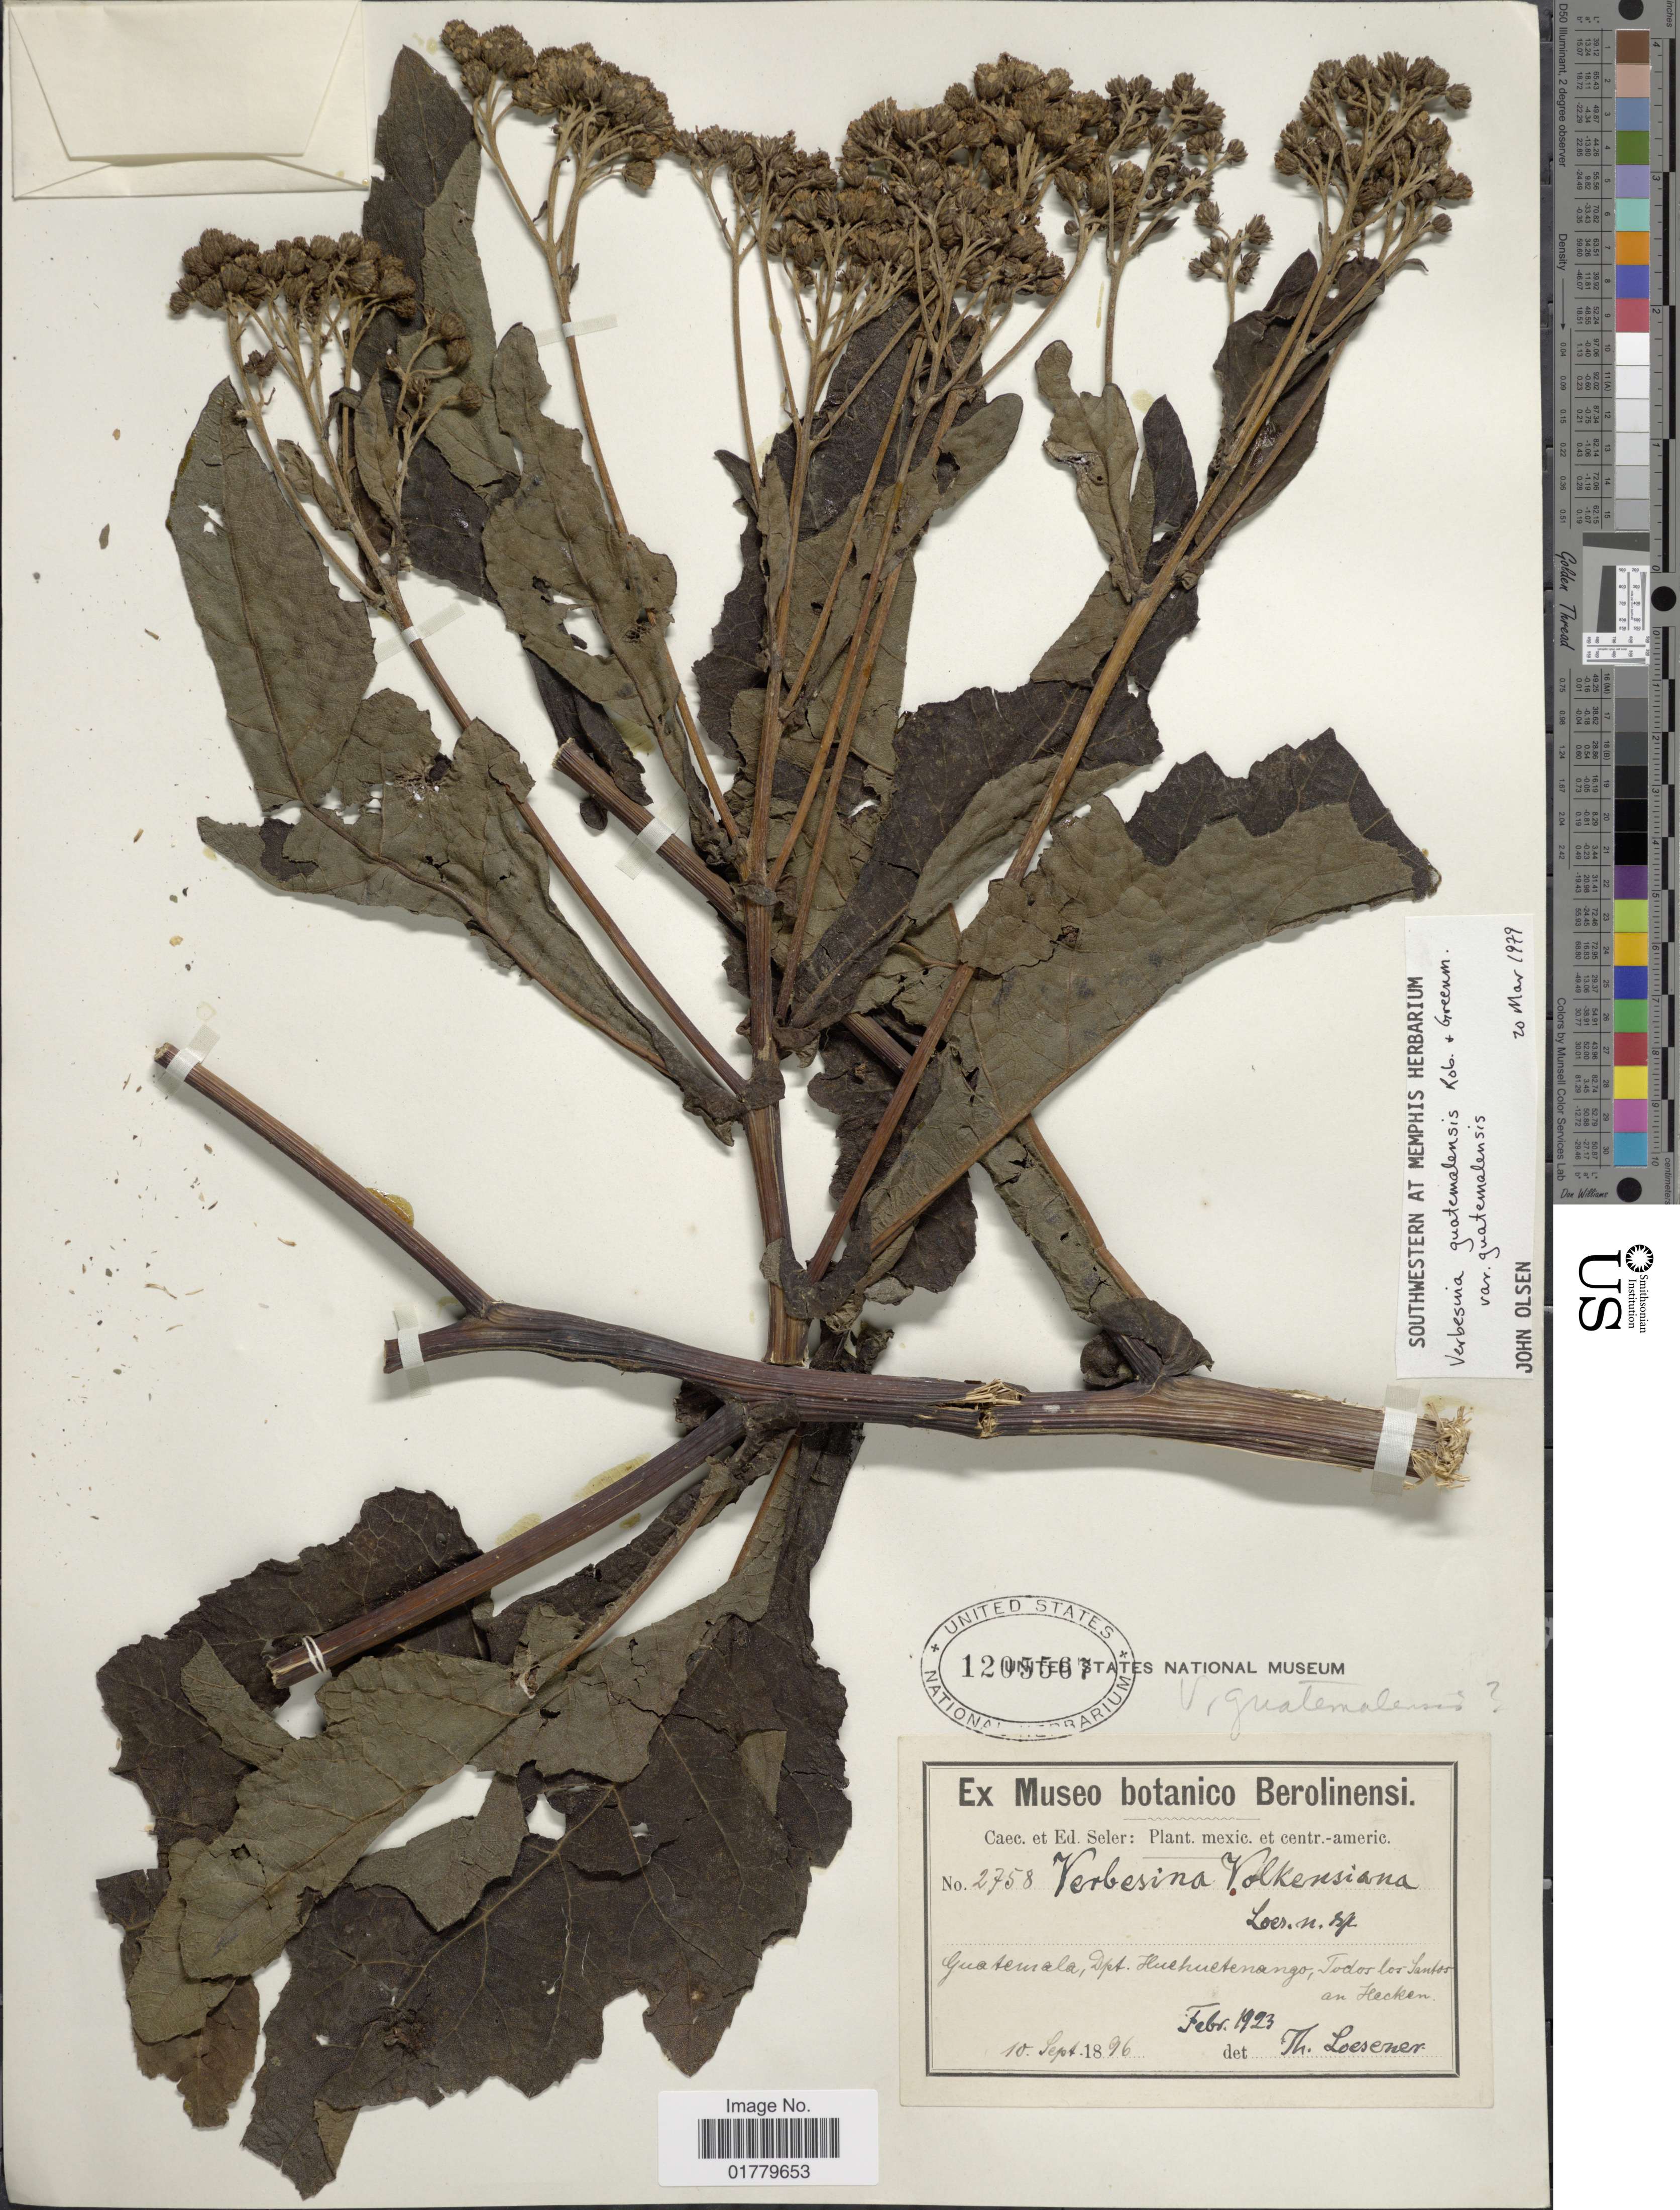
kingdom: Plantae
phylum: Tracheophyta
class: Magnoliopsida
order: Asterales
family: Asteraceae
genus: Verbesina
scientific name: Verbesina guatemalensis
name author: B.L. Rob. & Greenm.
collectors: E. Seler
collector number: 2758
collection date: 1923-02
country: Guatemala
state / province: Huehuetenango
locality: Guatemala, Dpt. Huehuetenango, Todor los Santos an Hecken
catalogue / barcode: US 1205567